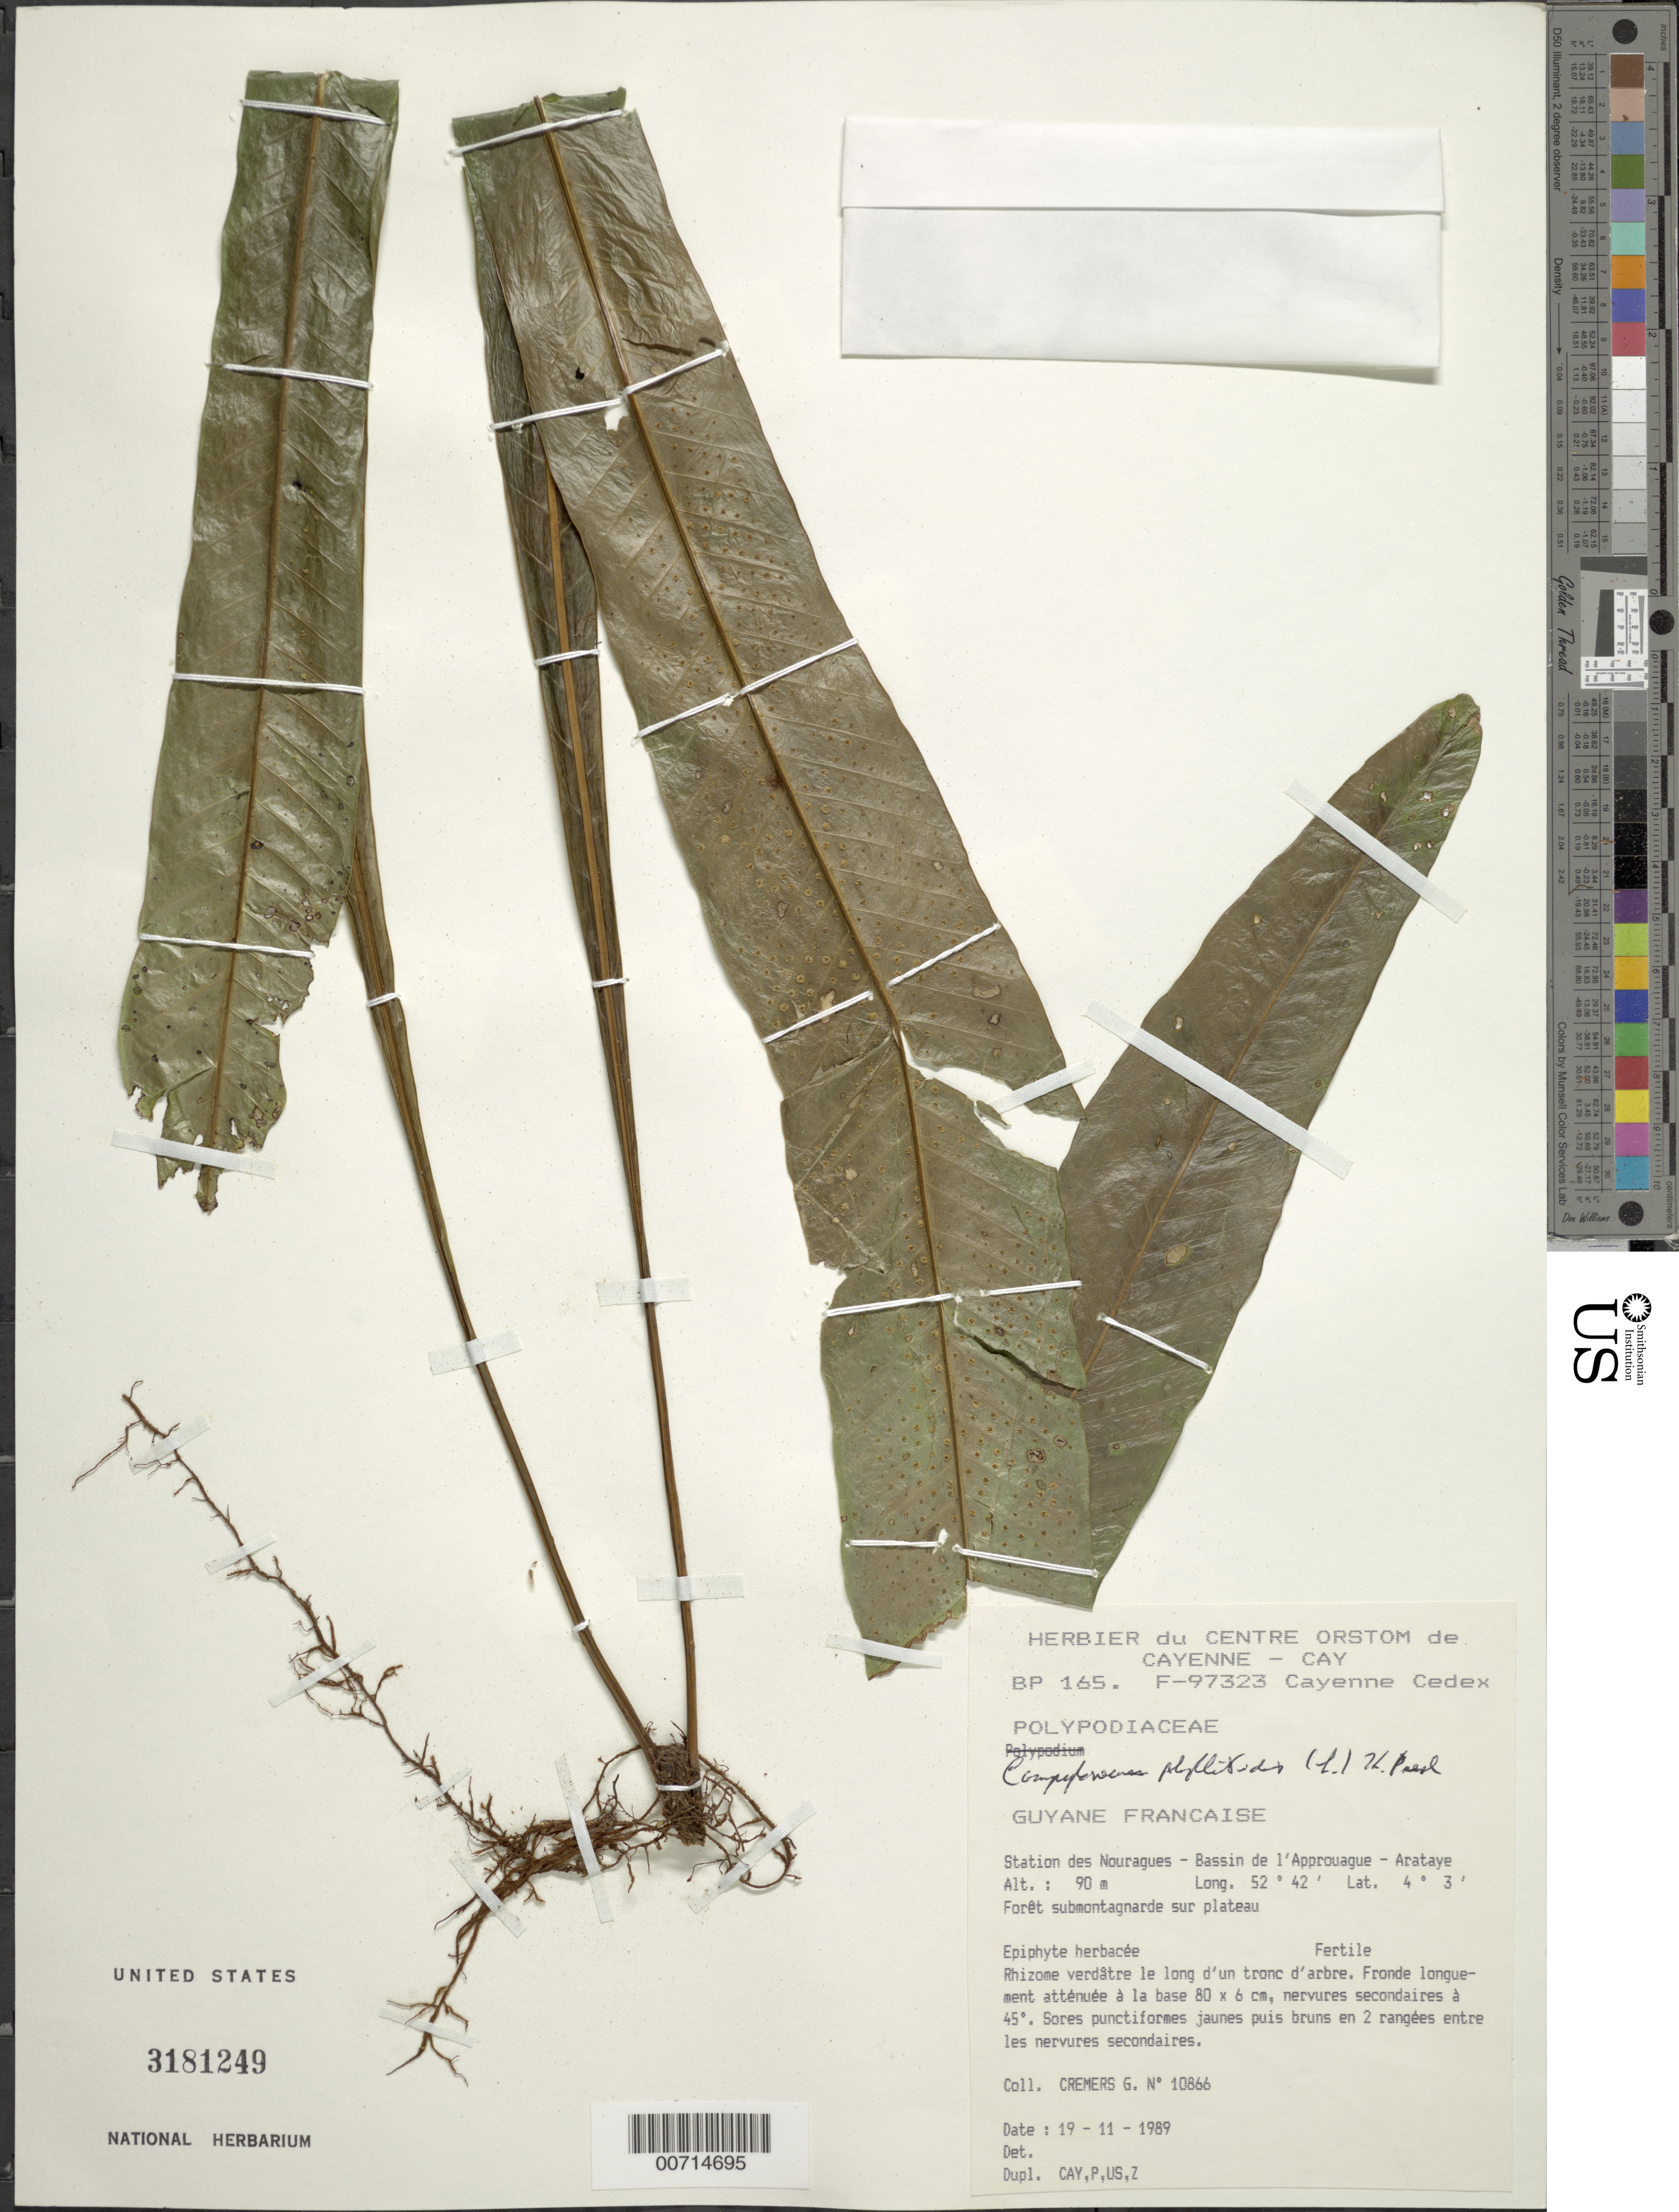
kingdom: Plantae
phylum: Tracheophyta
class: Polypodiopsida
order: Polypodiales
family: Polypodiaceae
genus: Campyloneurum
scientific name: Campyloneurum phyllitidis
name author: (L.) C. Presl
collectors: G. Cremers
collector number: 10866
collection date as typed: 19-Nov-89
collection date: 1989-11-19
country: French Guiana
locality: Station des Nouragues, Bassin de l'Approuague, Arataye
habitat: Submontane forest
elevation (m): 90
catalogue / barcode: US 3181249